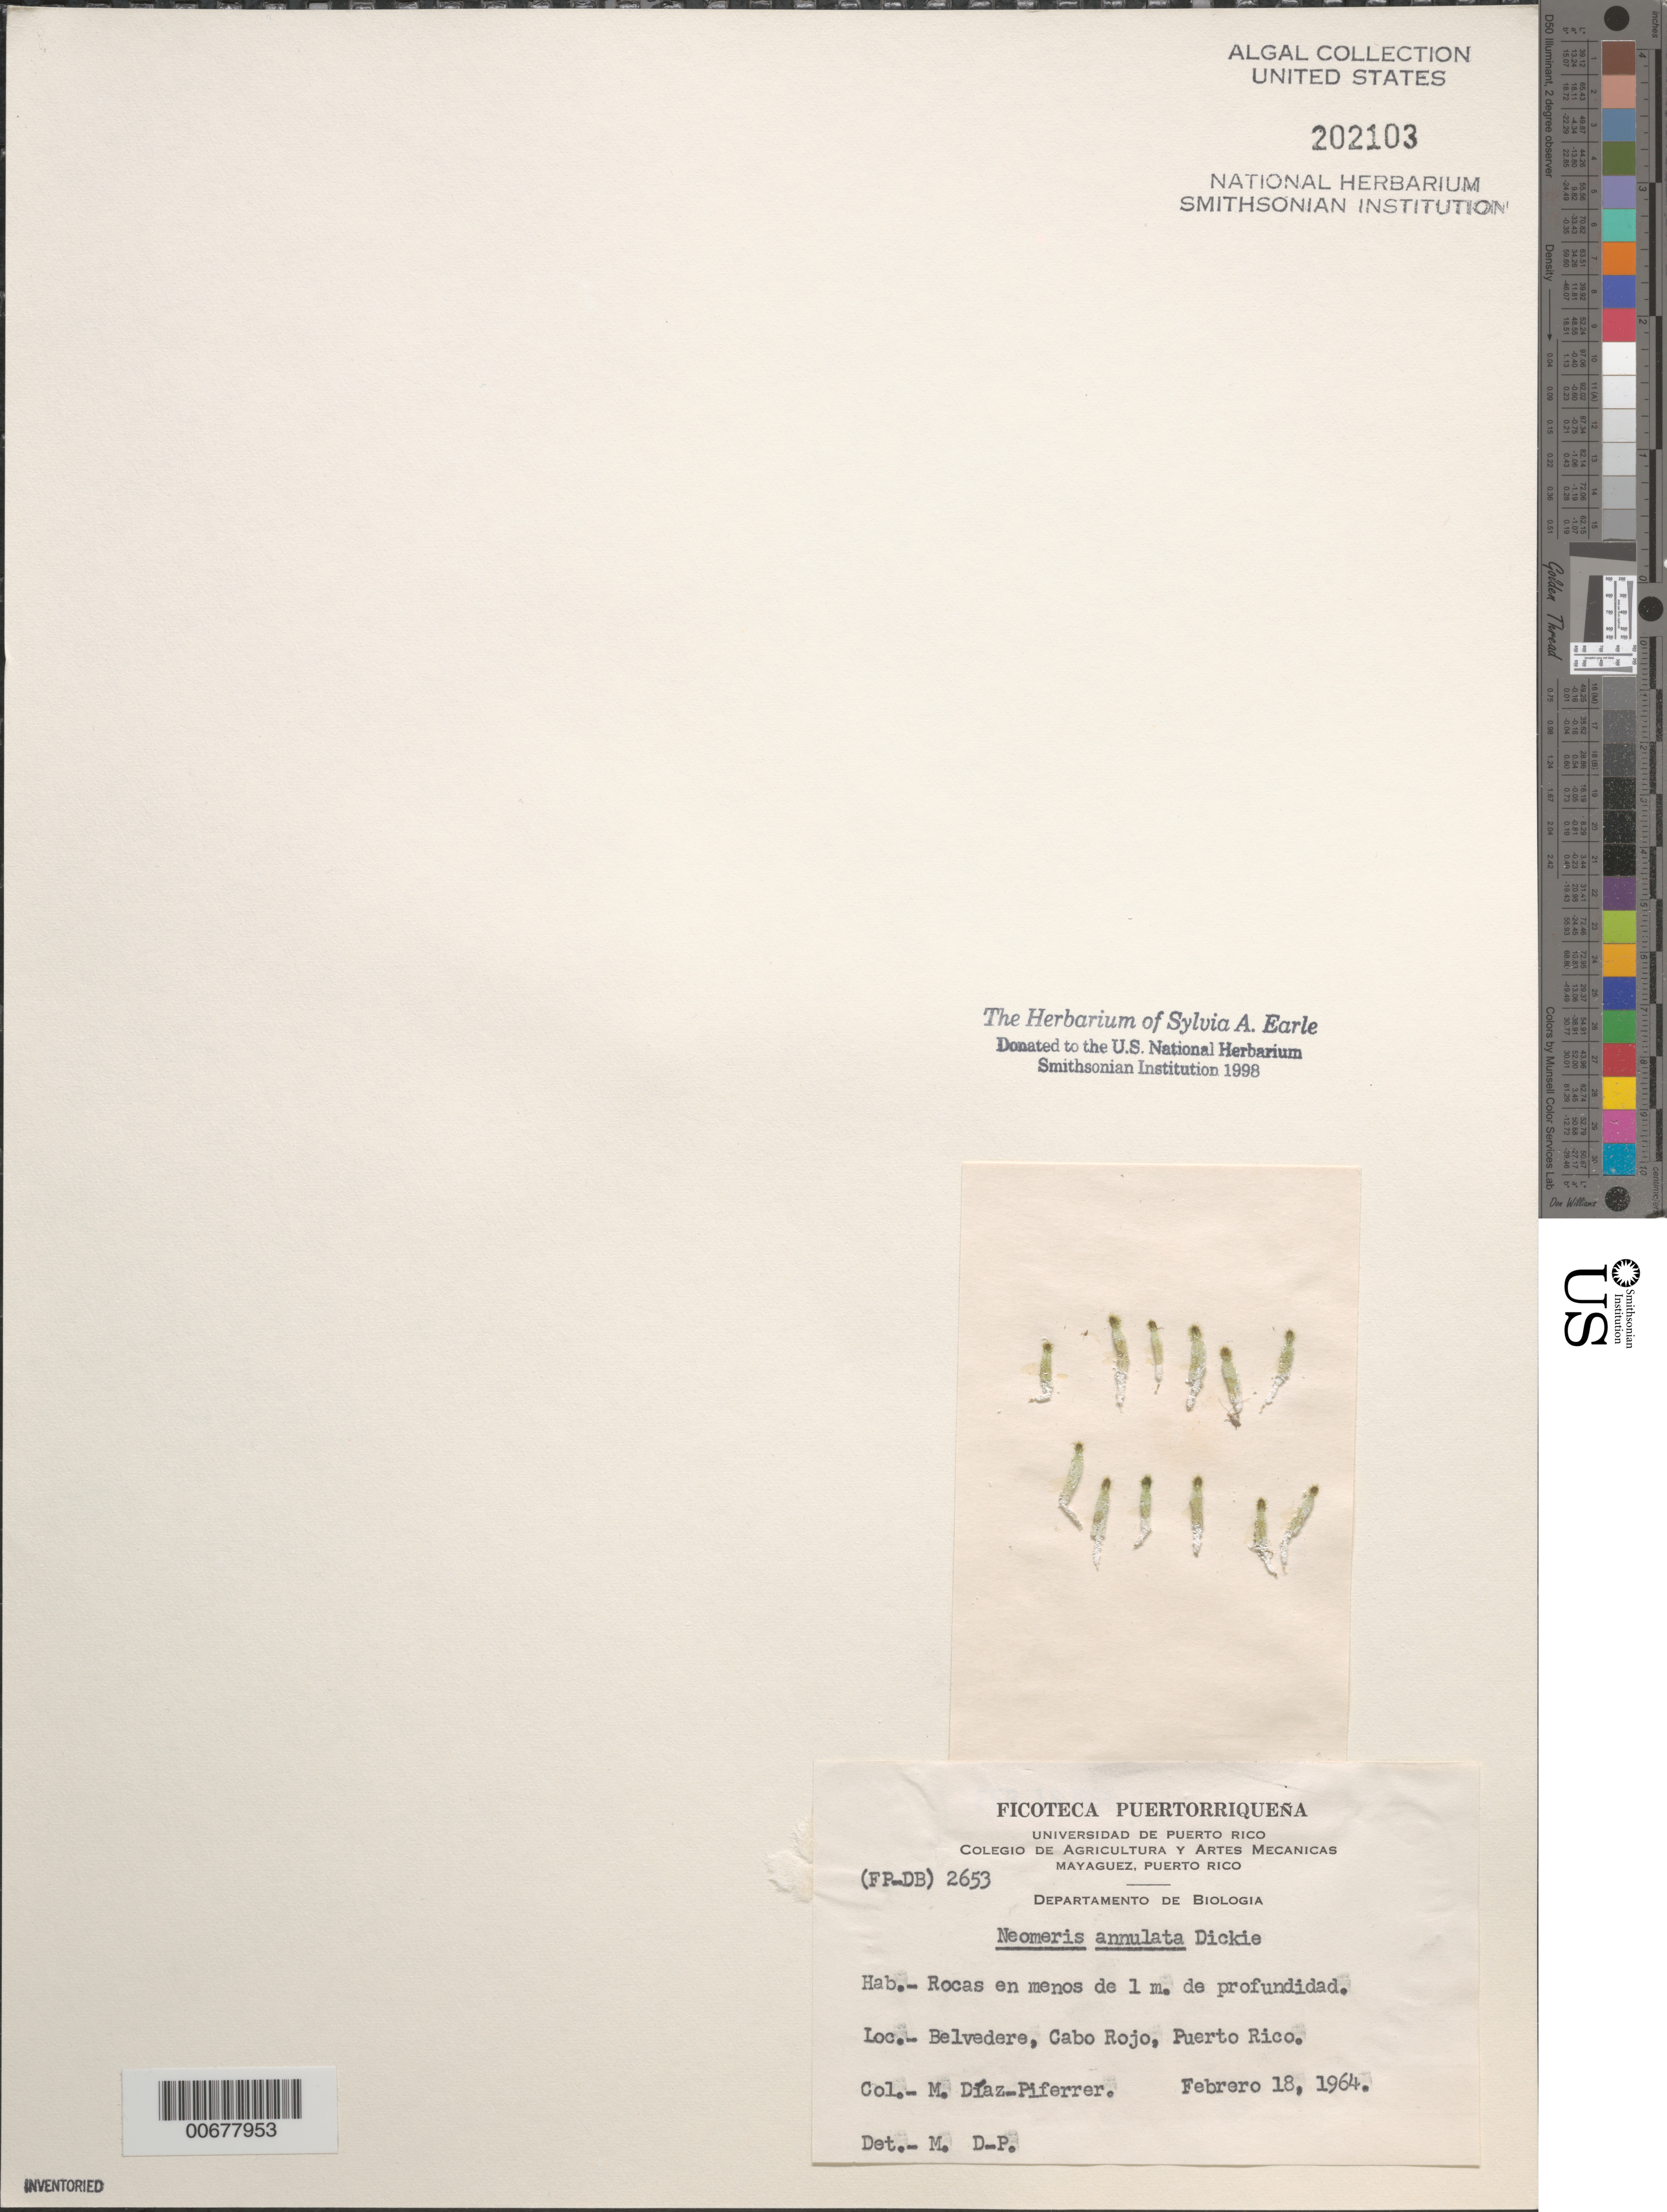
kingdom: Plantae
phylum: Chlorophyta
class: Ulvophyceae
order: Dasycladales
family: Dasycladaceae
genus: Neomeris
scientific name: Neomeris annulata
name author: Dickie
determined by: Diaz-Piferrer, M.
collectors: M. Diaz-Piferrer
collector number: (FP-DB) 2653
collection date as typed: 18 Feb 1964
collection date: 1964-02-18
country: Puerto Rico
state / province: Cabo Rojo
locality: Belvedere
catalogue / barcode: US 202103